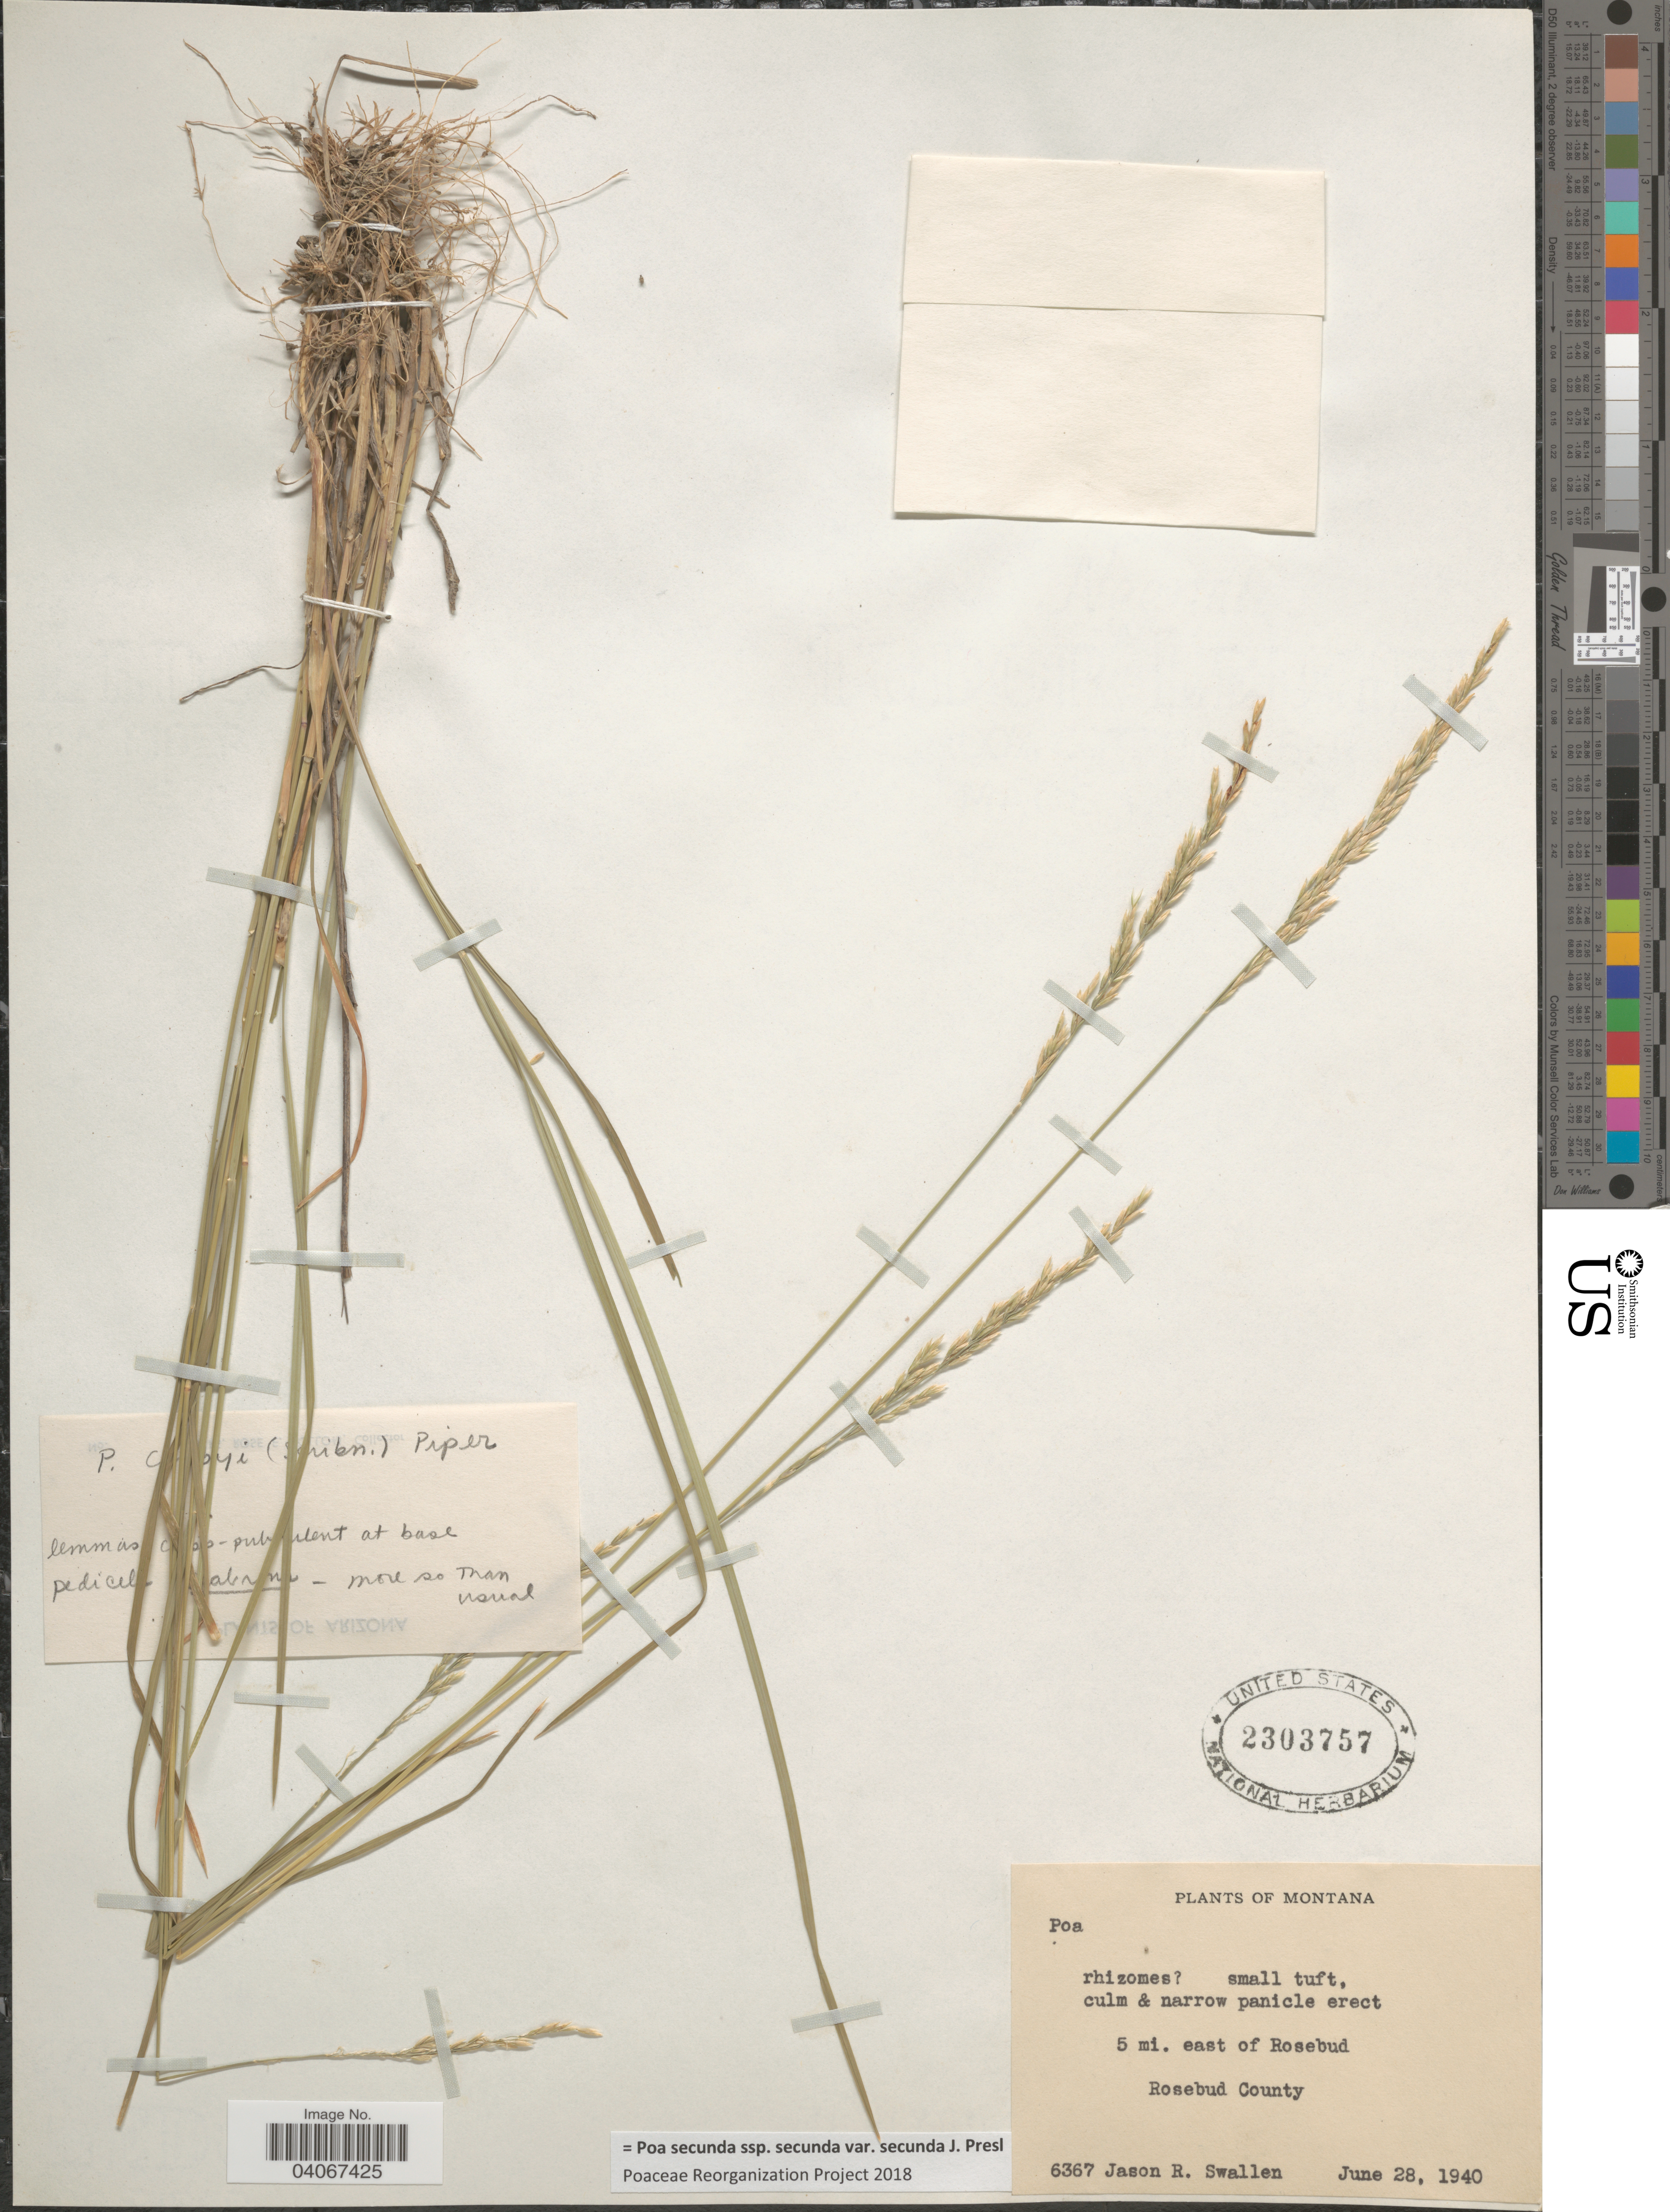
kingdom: Plantae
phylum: Tracheophyta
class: Liliopsida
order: Poales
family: Poaceae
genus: Poa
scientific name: Poa secunda subsp. secunda var. secunda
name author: J. Presl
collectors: J. R. Swallen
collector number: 6367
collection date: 1940-06-28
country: United States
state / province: Montana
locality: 5 mi. east of Rosebud. Rosebud County.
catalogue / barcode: US 2303757